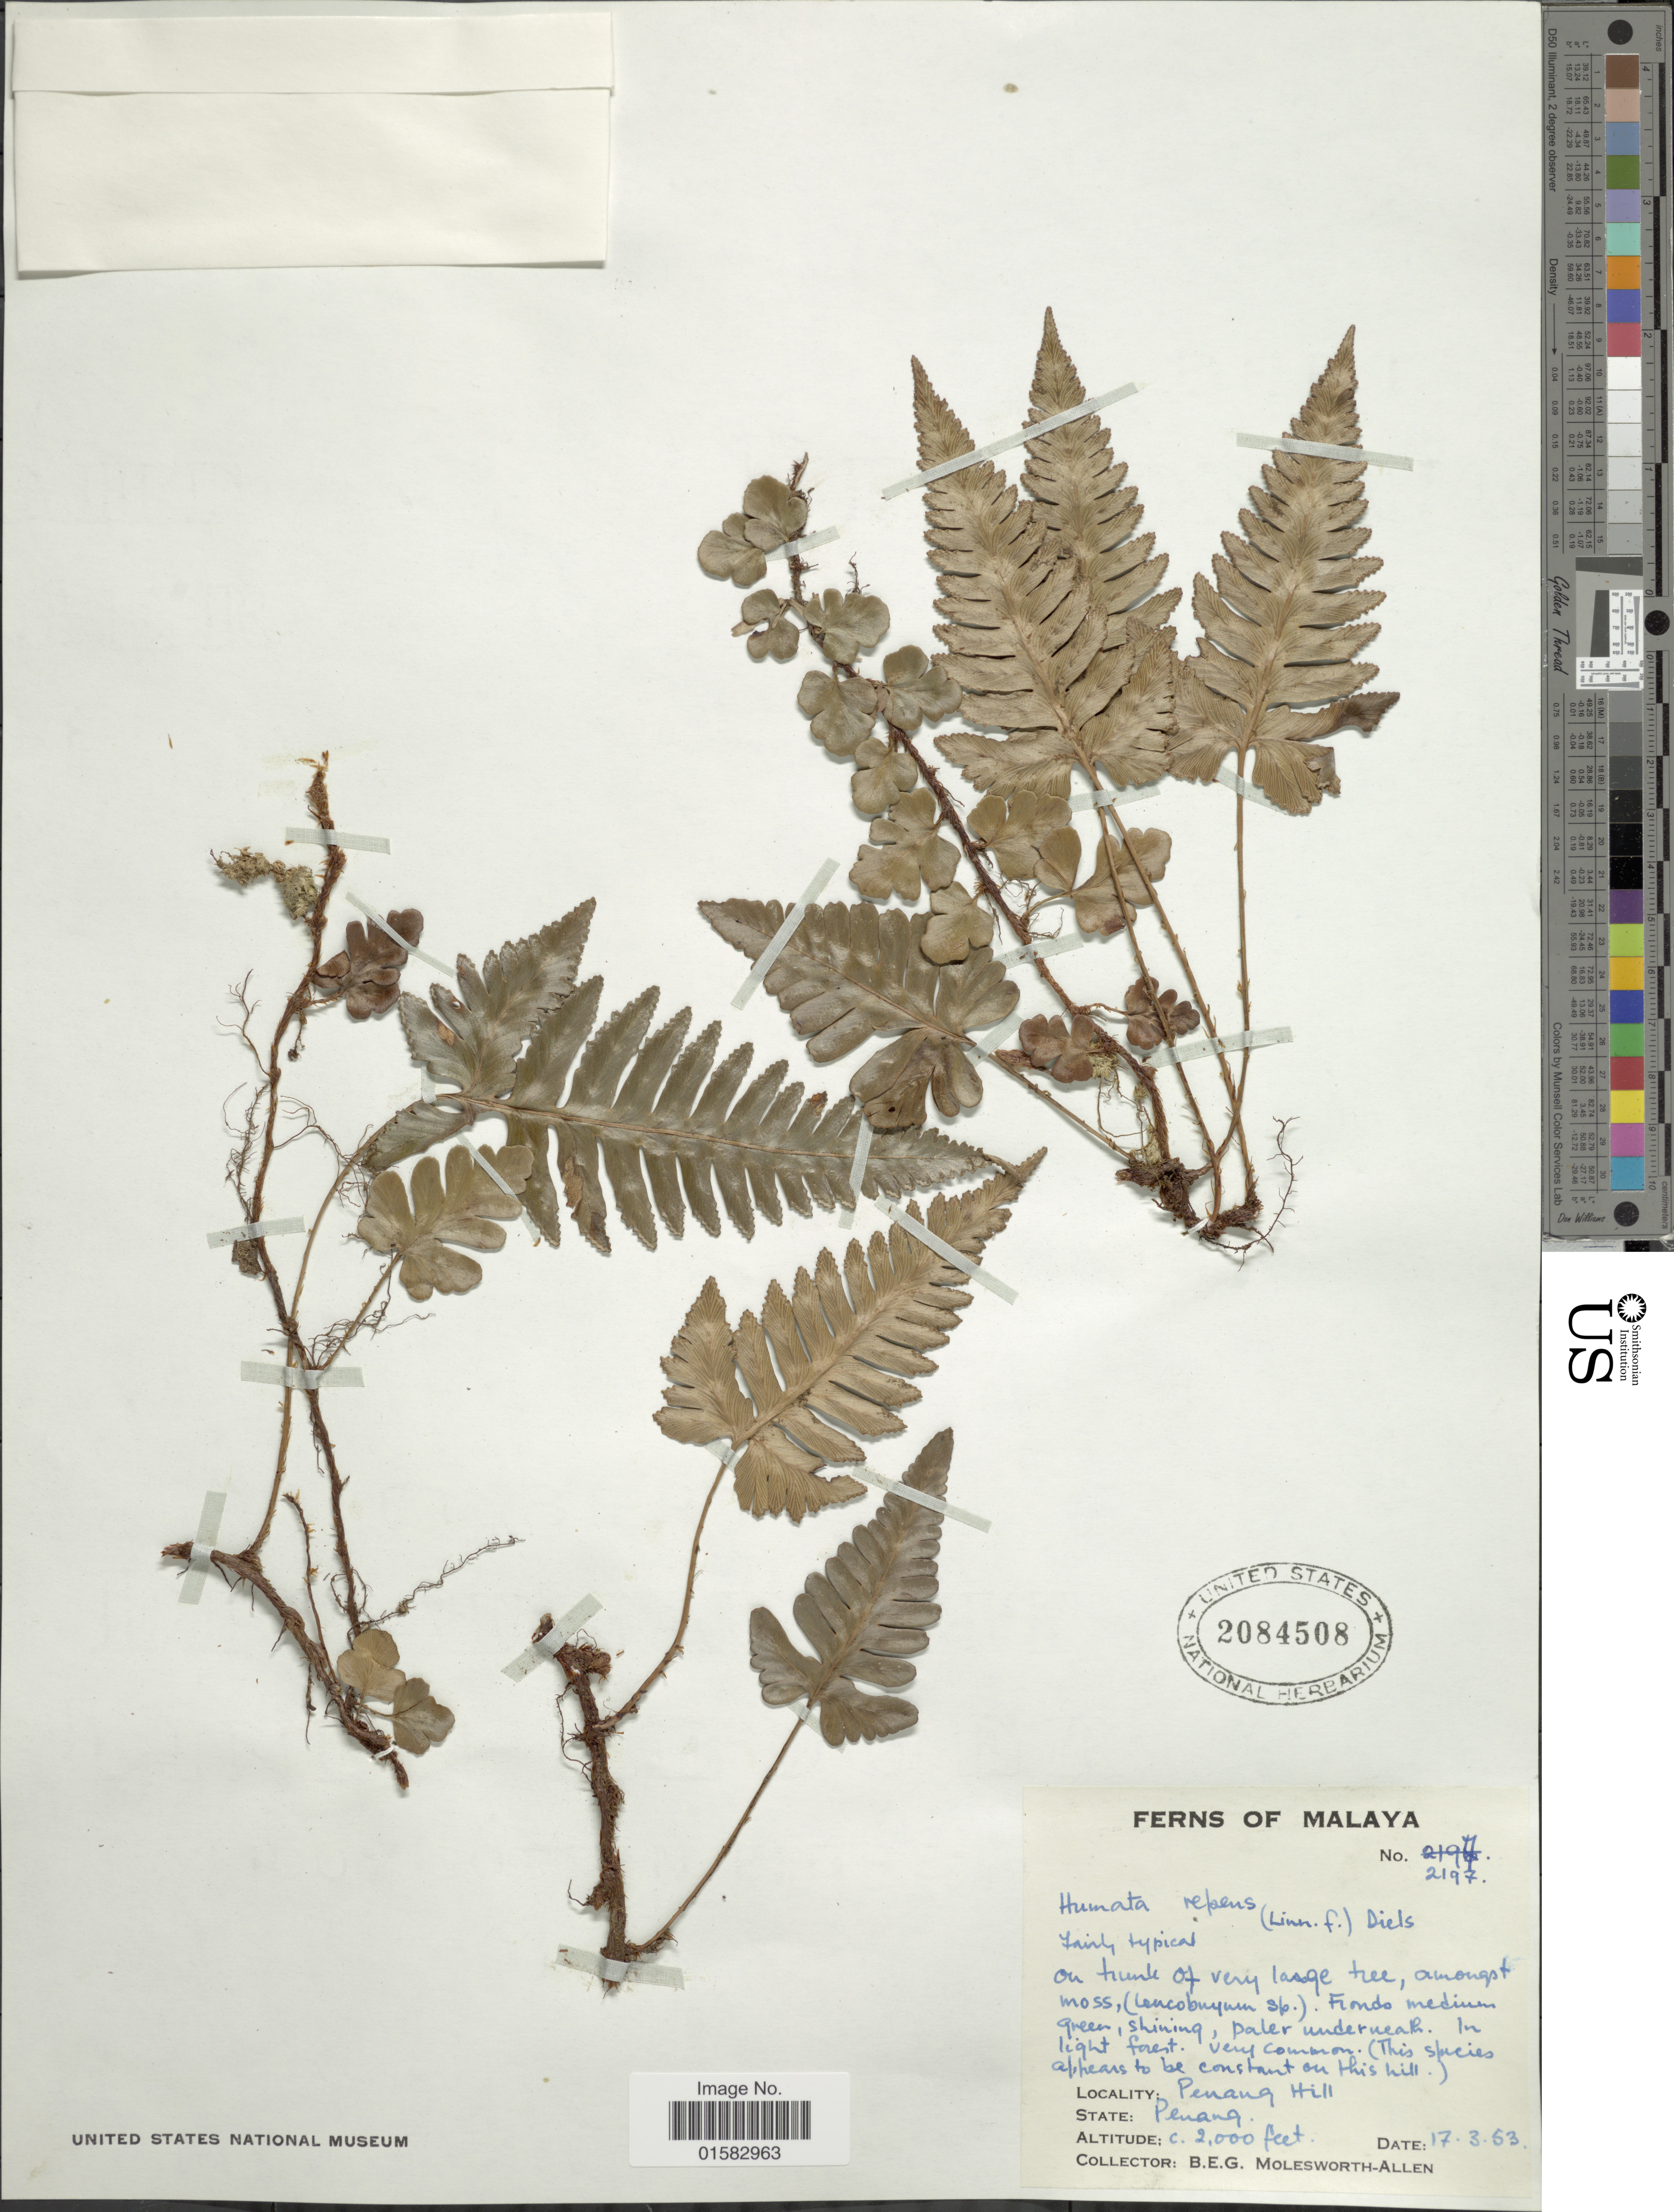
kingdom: Plantae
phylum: Tracheophyta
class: Polypodiopsida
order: Polypodiales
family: Davalliaceae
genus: Davallia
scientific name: Davallia repens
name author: (L. f.) Kuhn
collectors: B. E. G. Molesworth-Allen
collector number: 2197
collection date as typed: Transcribed d/m/y: 17/3/53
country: Malaysia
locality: Penang Hill, Penang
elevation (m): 610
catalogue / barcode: US 2084508